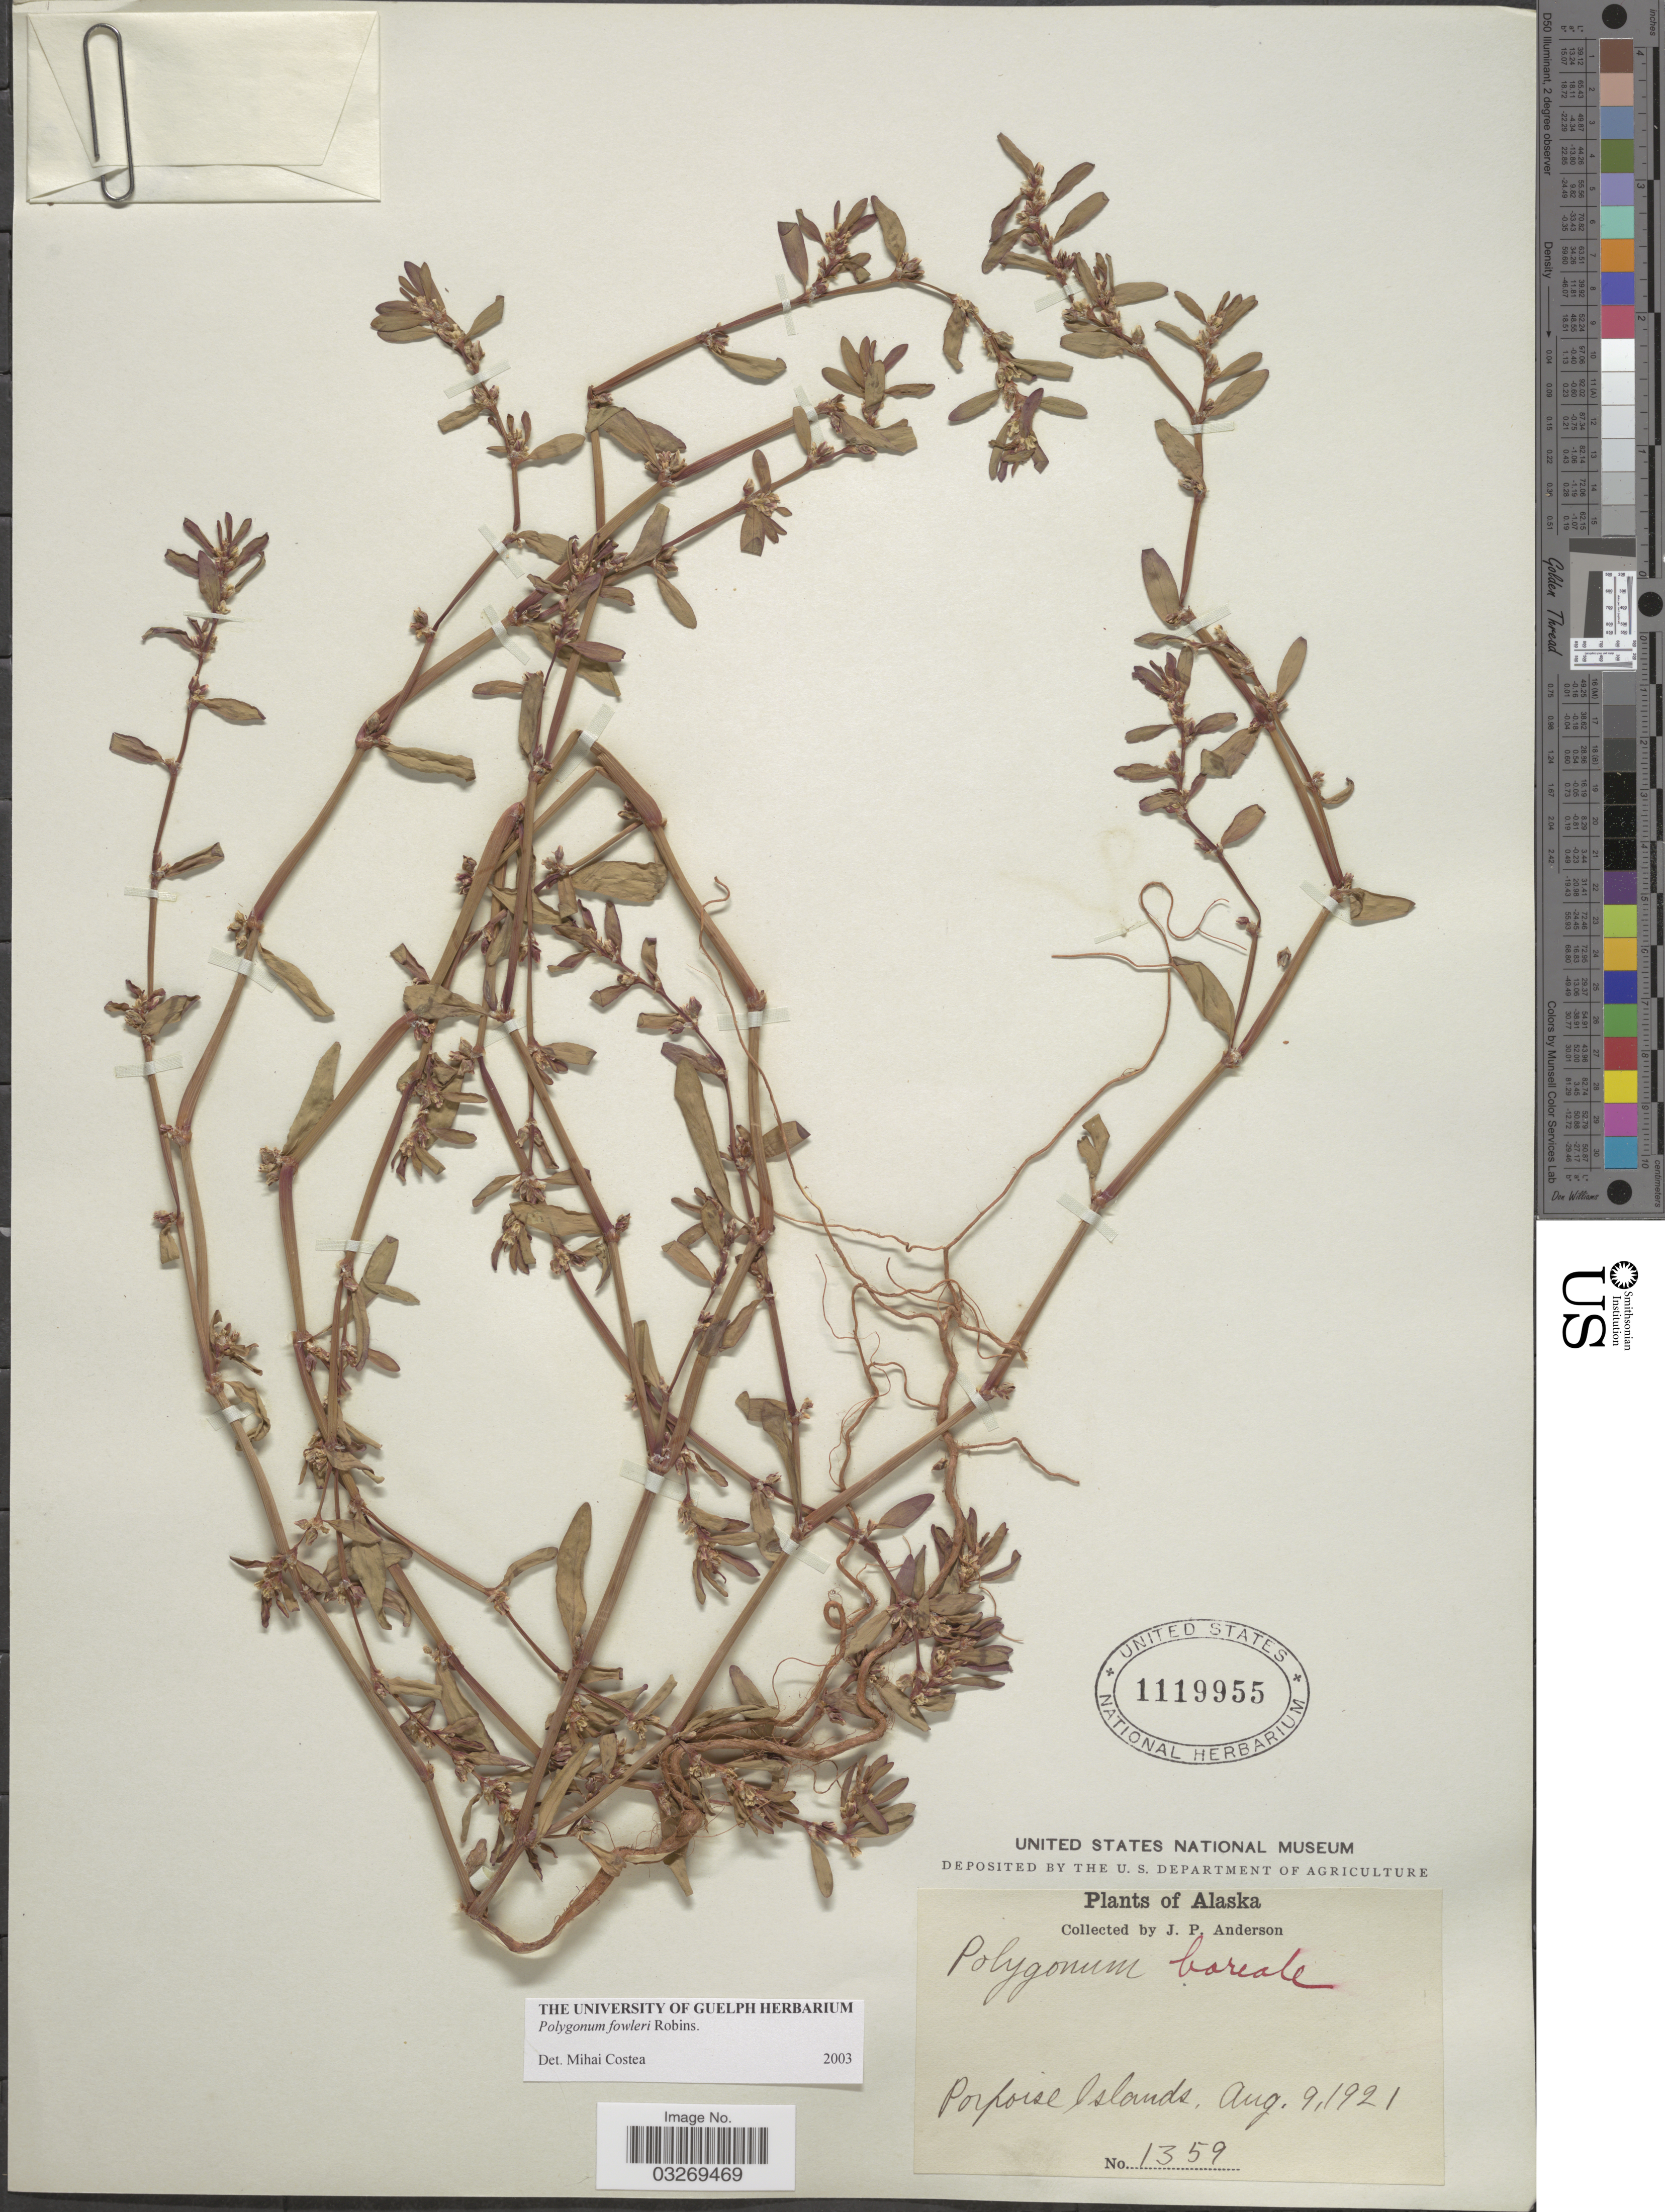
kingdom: Plantae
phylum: Tracheophyta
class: Magnoliopsida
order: Caryophyllales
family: Polygonaceae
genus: Polygonum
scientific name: Polygonum fowleri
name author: B.L. Rob.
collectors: J. P. Anderson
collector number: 1359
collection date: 1921-08-09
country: United States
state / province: Alaska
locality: Porpoise Islands.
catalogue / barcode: US 1119955